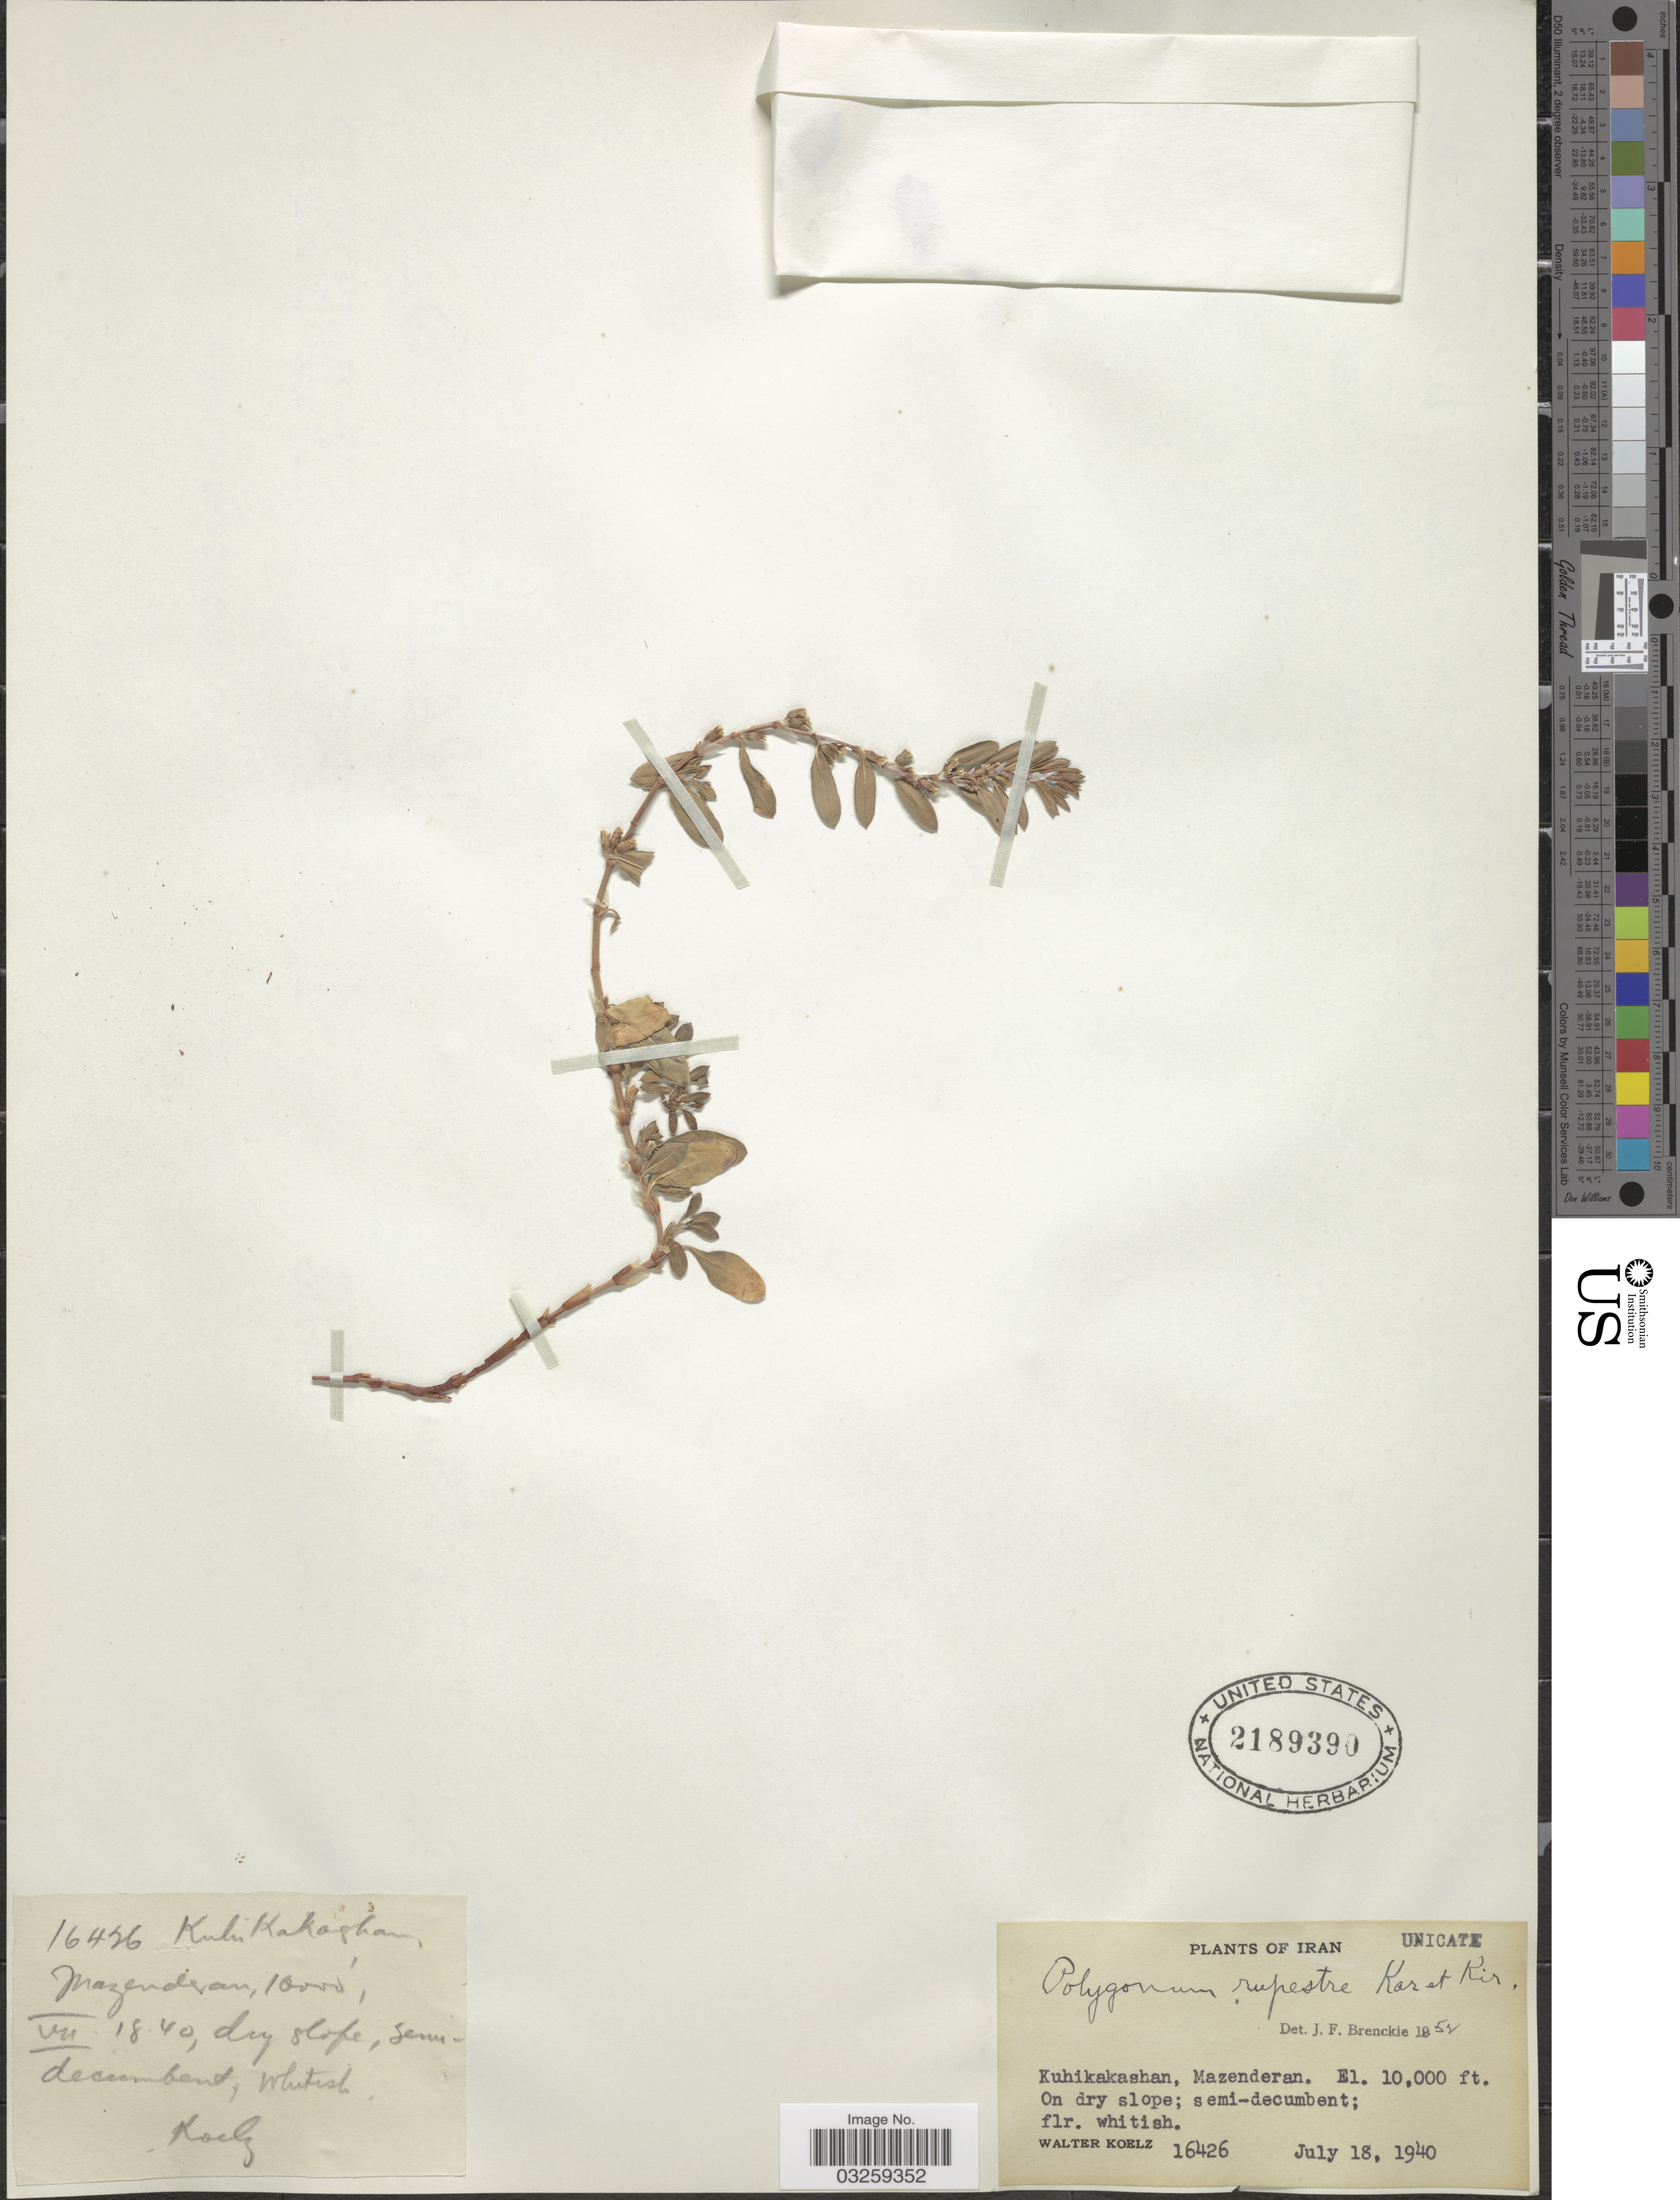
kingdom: Plantae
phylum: Tracheophyta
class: Magnoliopsida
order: Caryophyllales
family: Polygonaceae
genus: Polygonum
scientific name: Polygonum rupestre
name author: Kar. & Kir.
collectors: W. N. Koelz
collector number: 16426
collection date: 1940-07-18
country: Iran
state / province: Mazandaran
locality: Kuhikakashan, Mazenderan.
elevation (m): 3048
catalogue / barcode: US 2189390